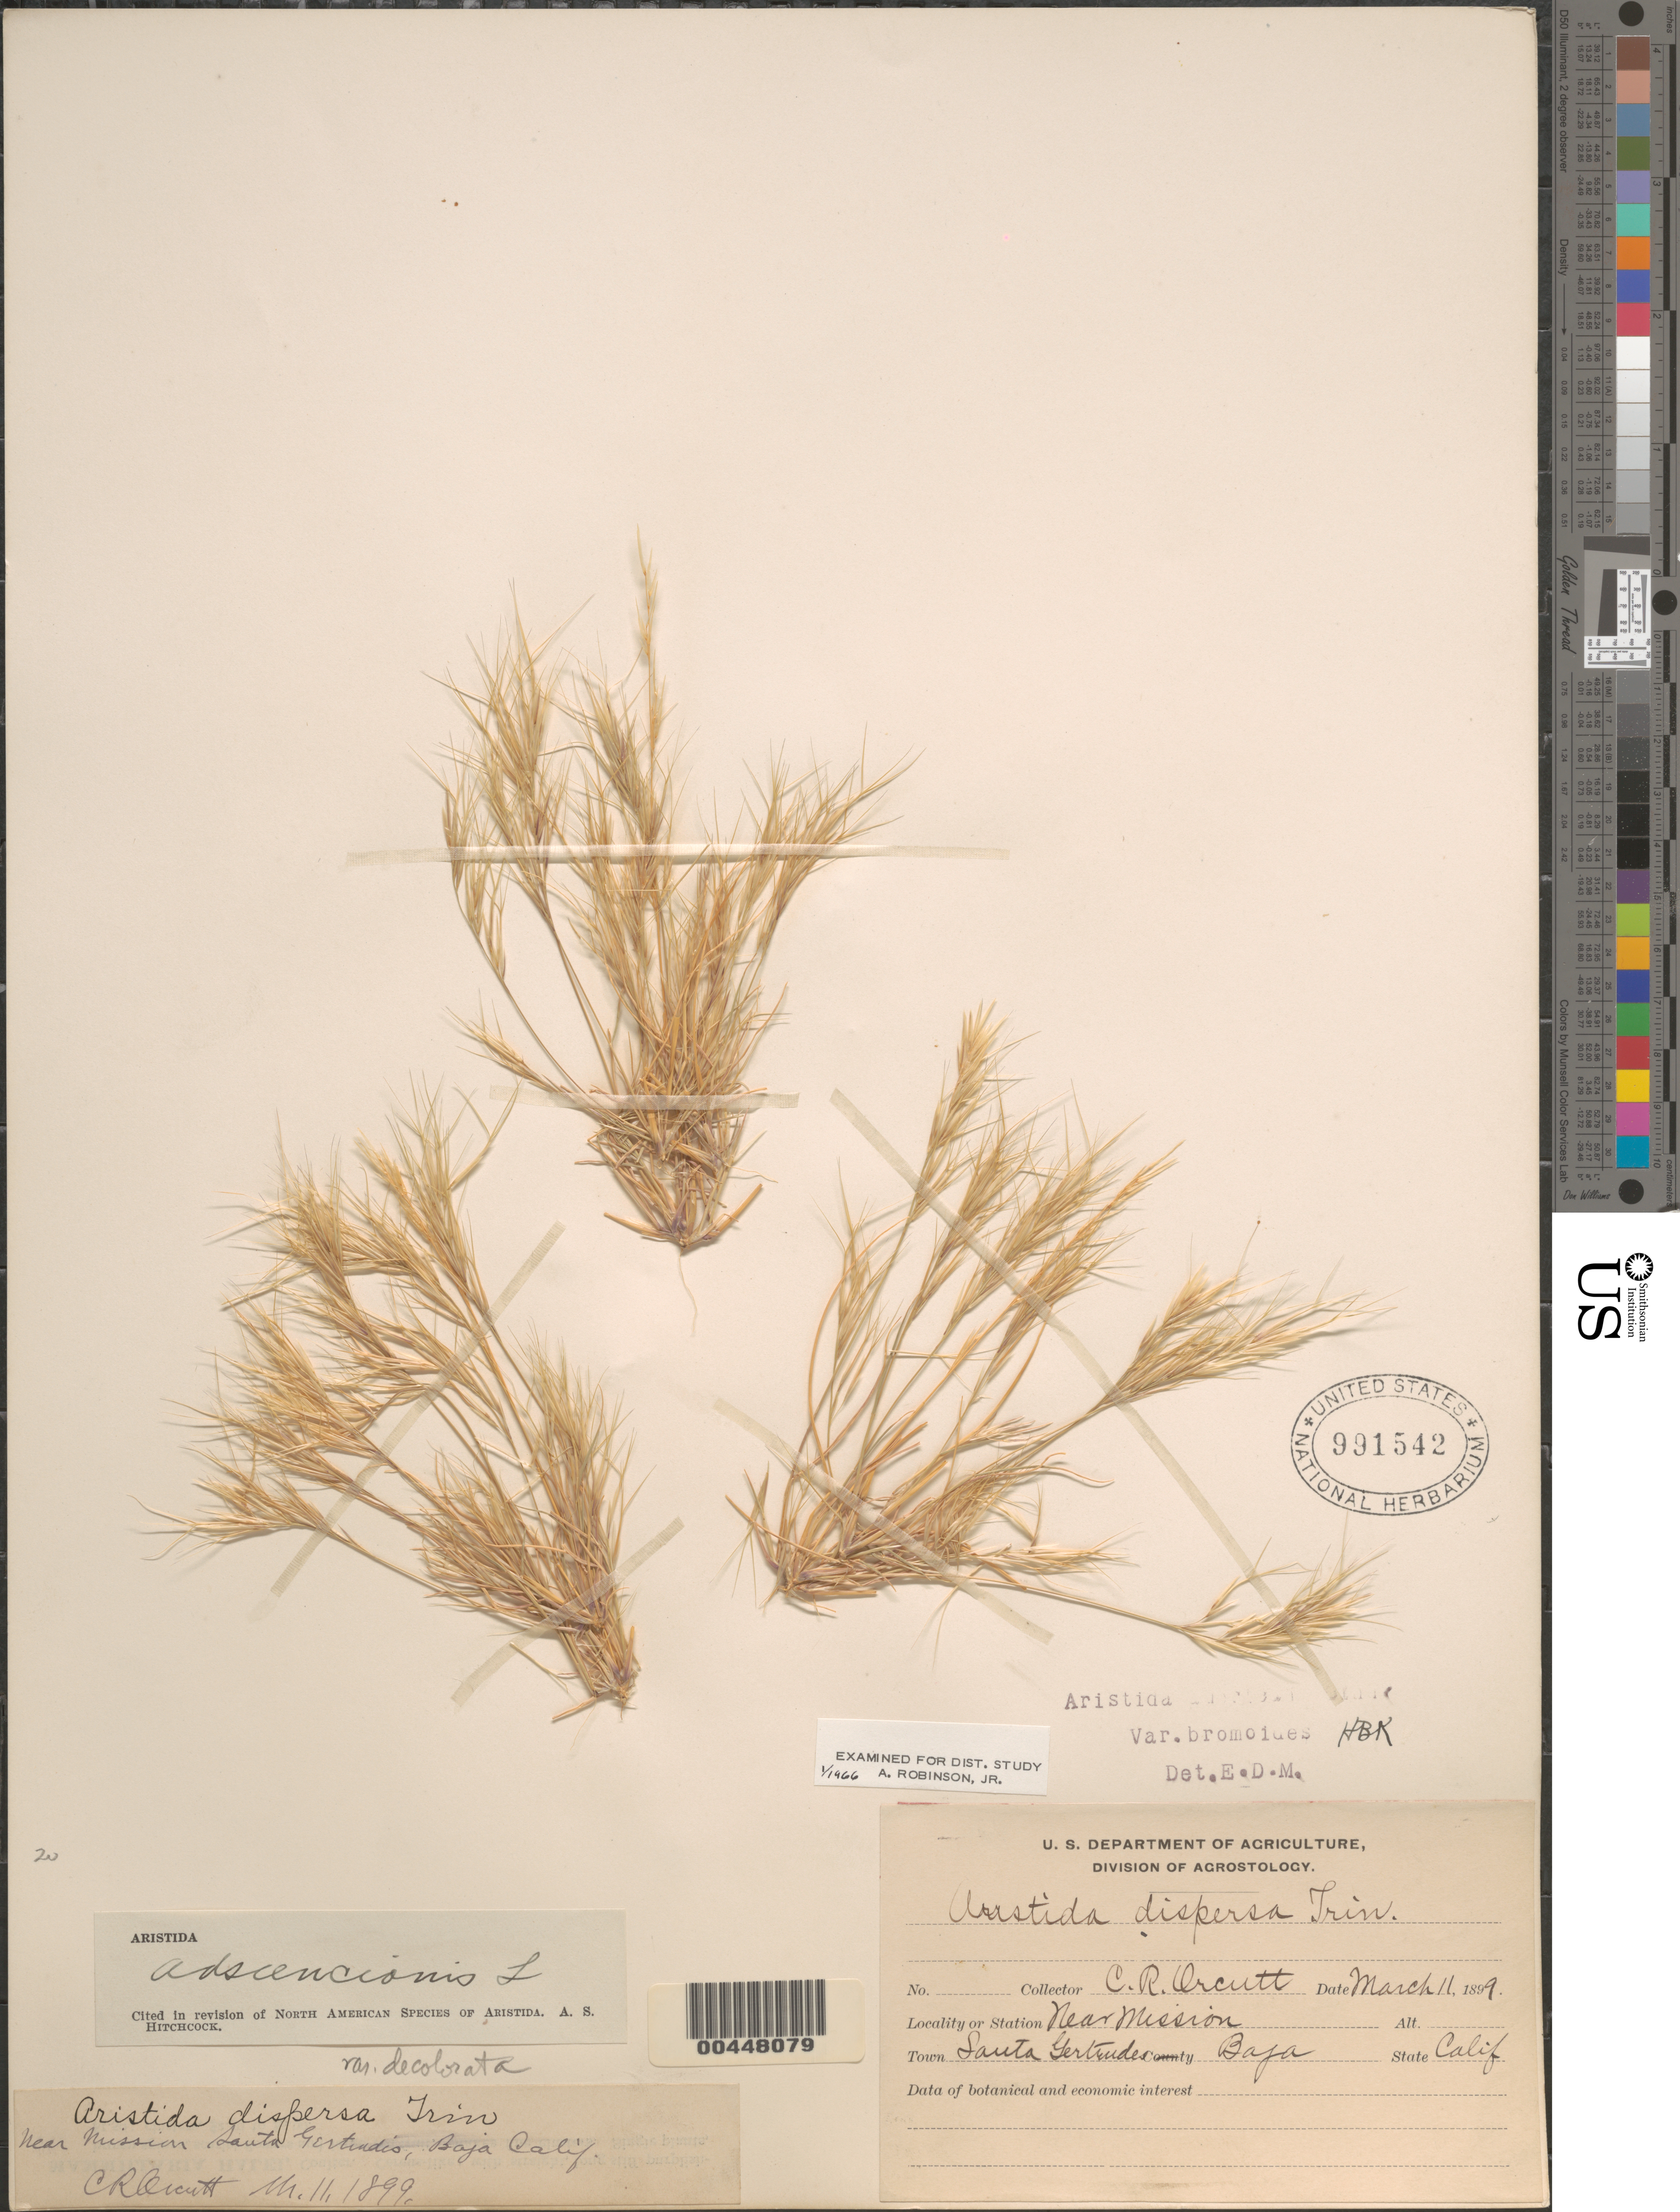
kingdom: Plantae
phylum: Tracheophyta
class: Liliopsida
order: Poales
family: Poaceae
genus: Aristida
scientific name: Aristida adscensionis var. decolorata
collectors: C. R. Orcutt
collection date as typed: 11 Mar 1899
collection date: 1899-03-11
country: Mexico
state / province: Baja California Sur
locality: Near Mission, Santa Gertrudes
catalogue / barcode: US 991542